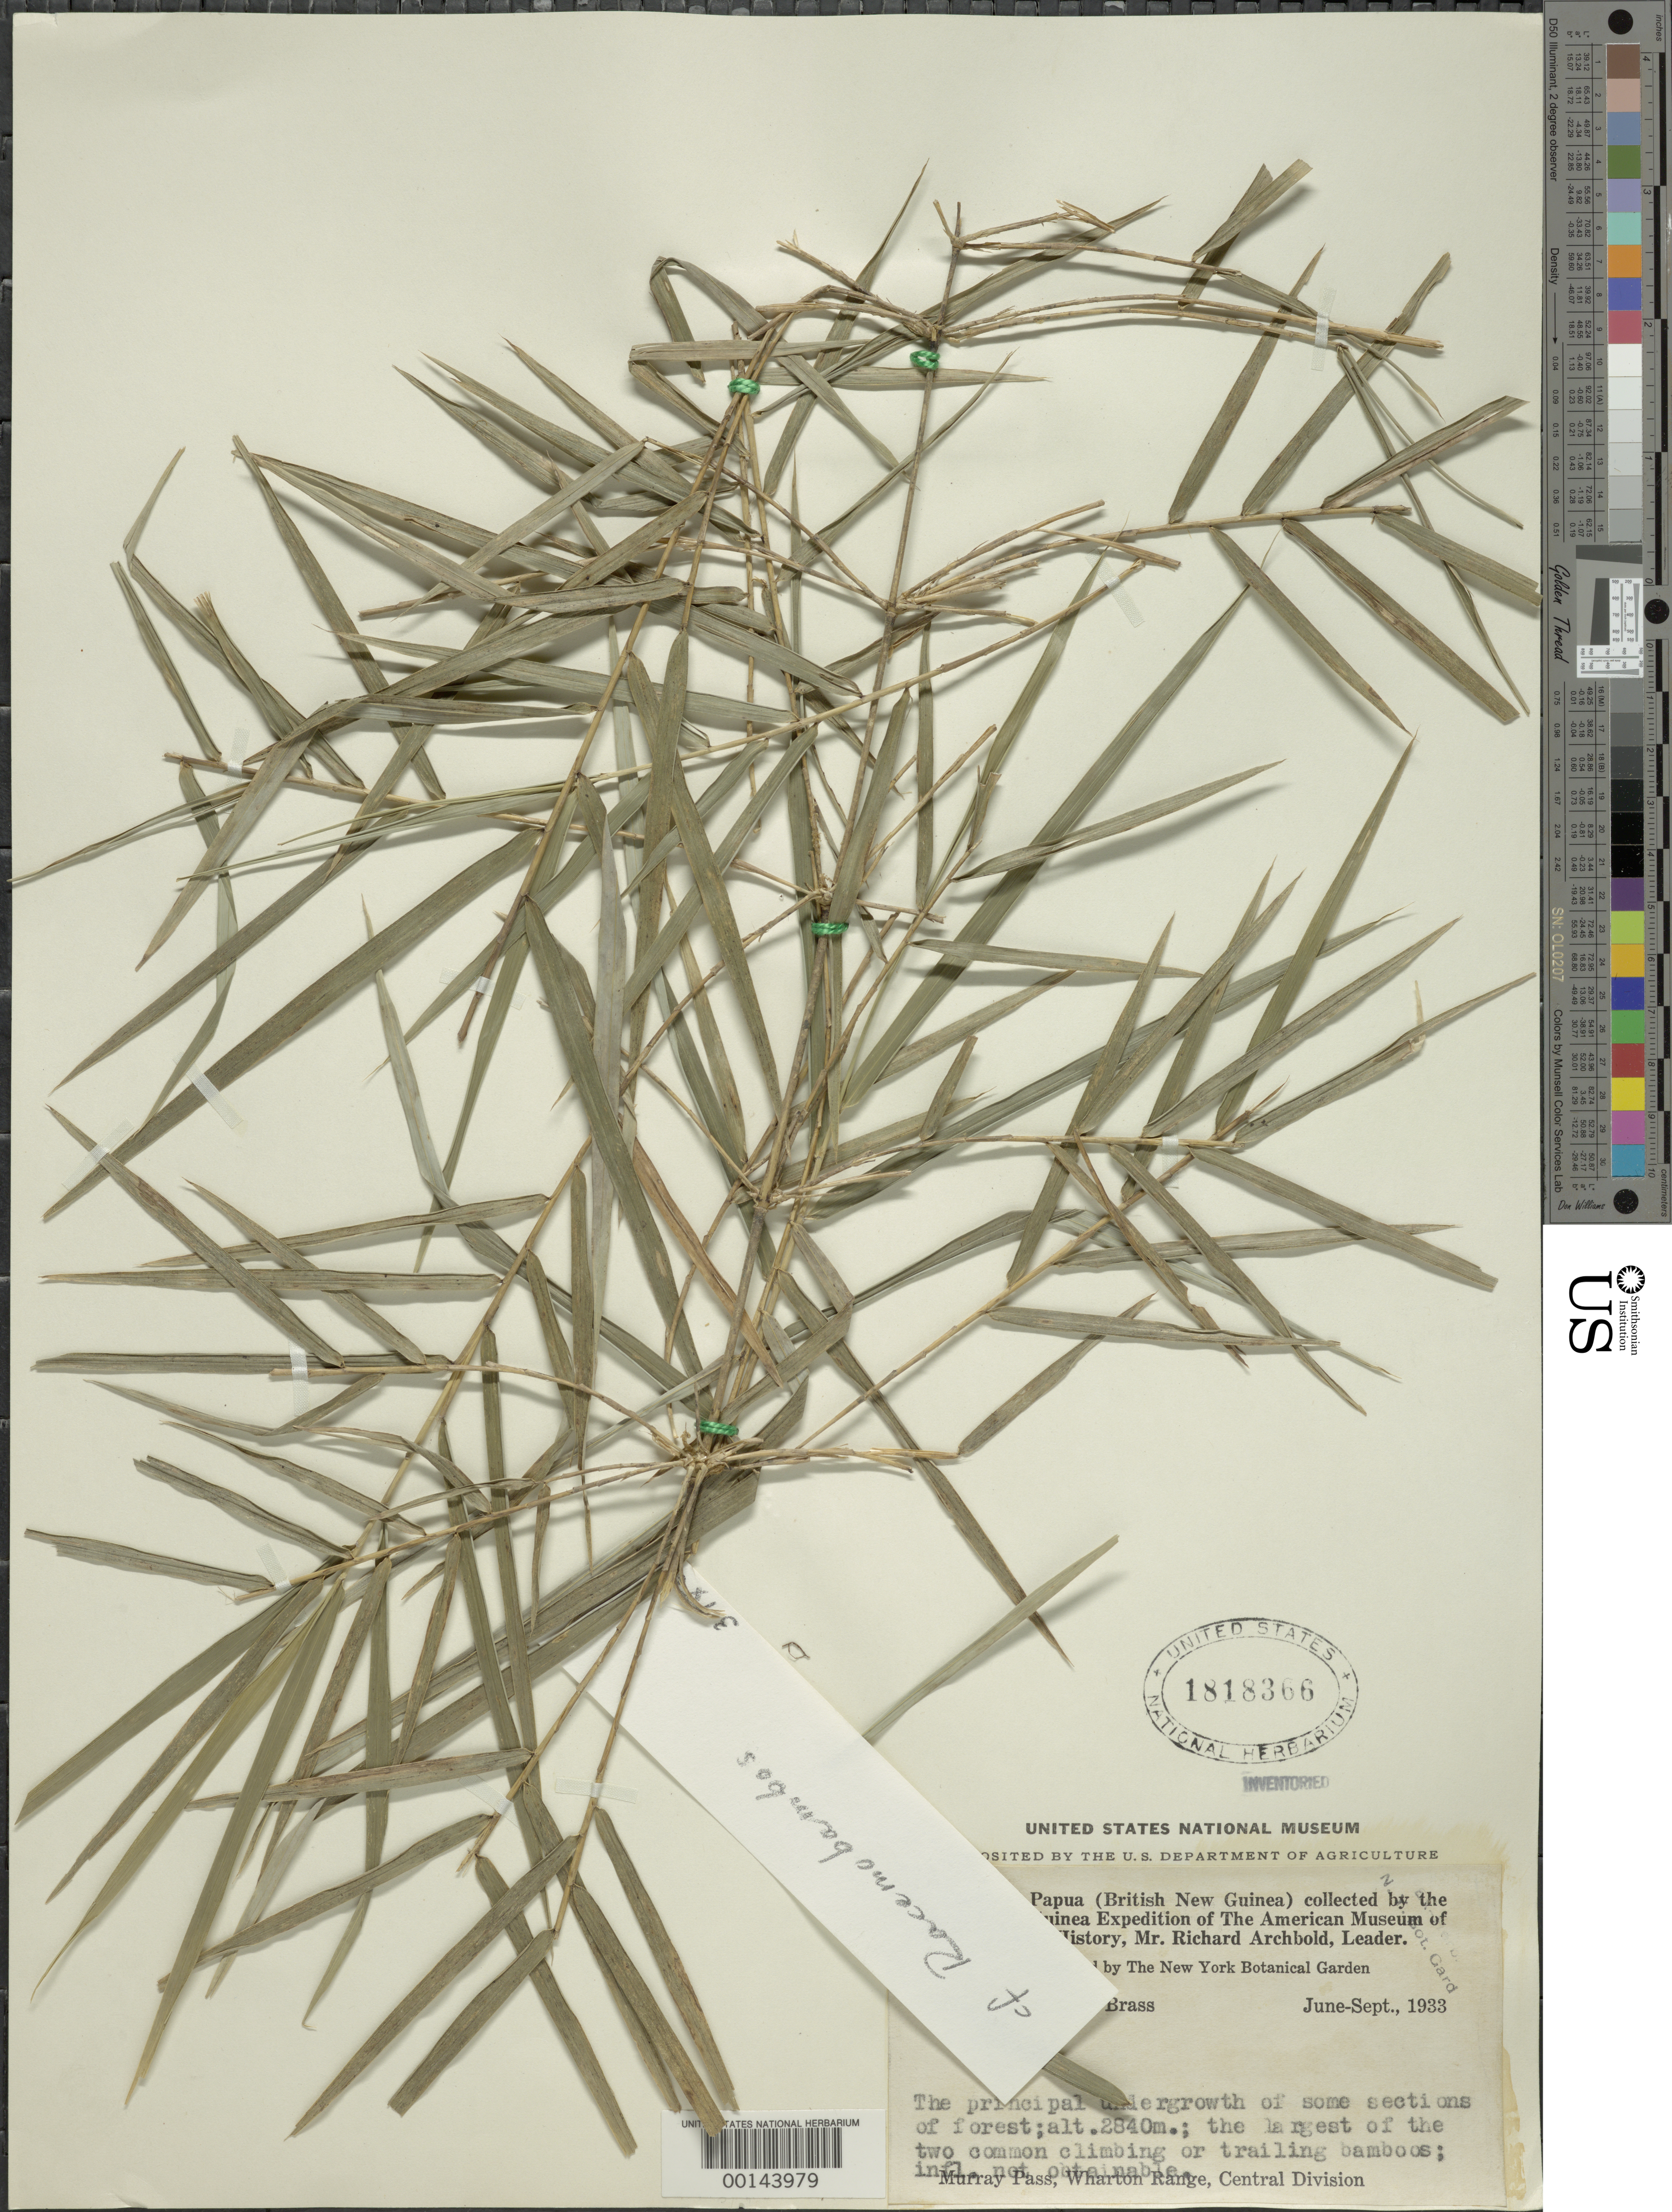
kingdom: Plantae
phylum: Tracheophyta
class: Liliopsida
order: Poales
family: Poaceae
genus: Racemobambos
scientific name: Racemobambos sp.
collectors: L. J. Brass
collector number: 4747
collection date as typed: Jun 1933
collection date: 1933-06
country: Papua New Guinea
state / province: Central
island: New Guinea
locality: Central prov., wharton, murray pass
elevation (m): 2840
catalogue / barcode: US 1818366